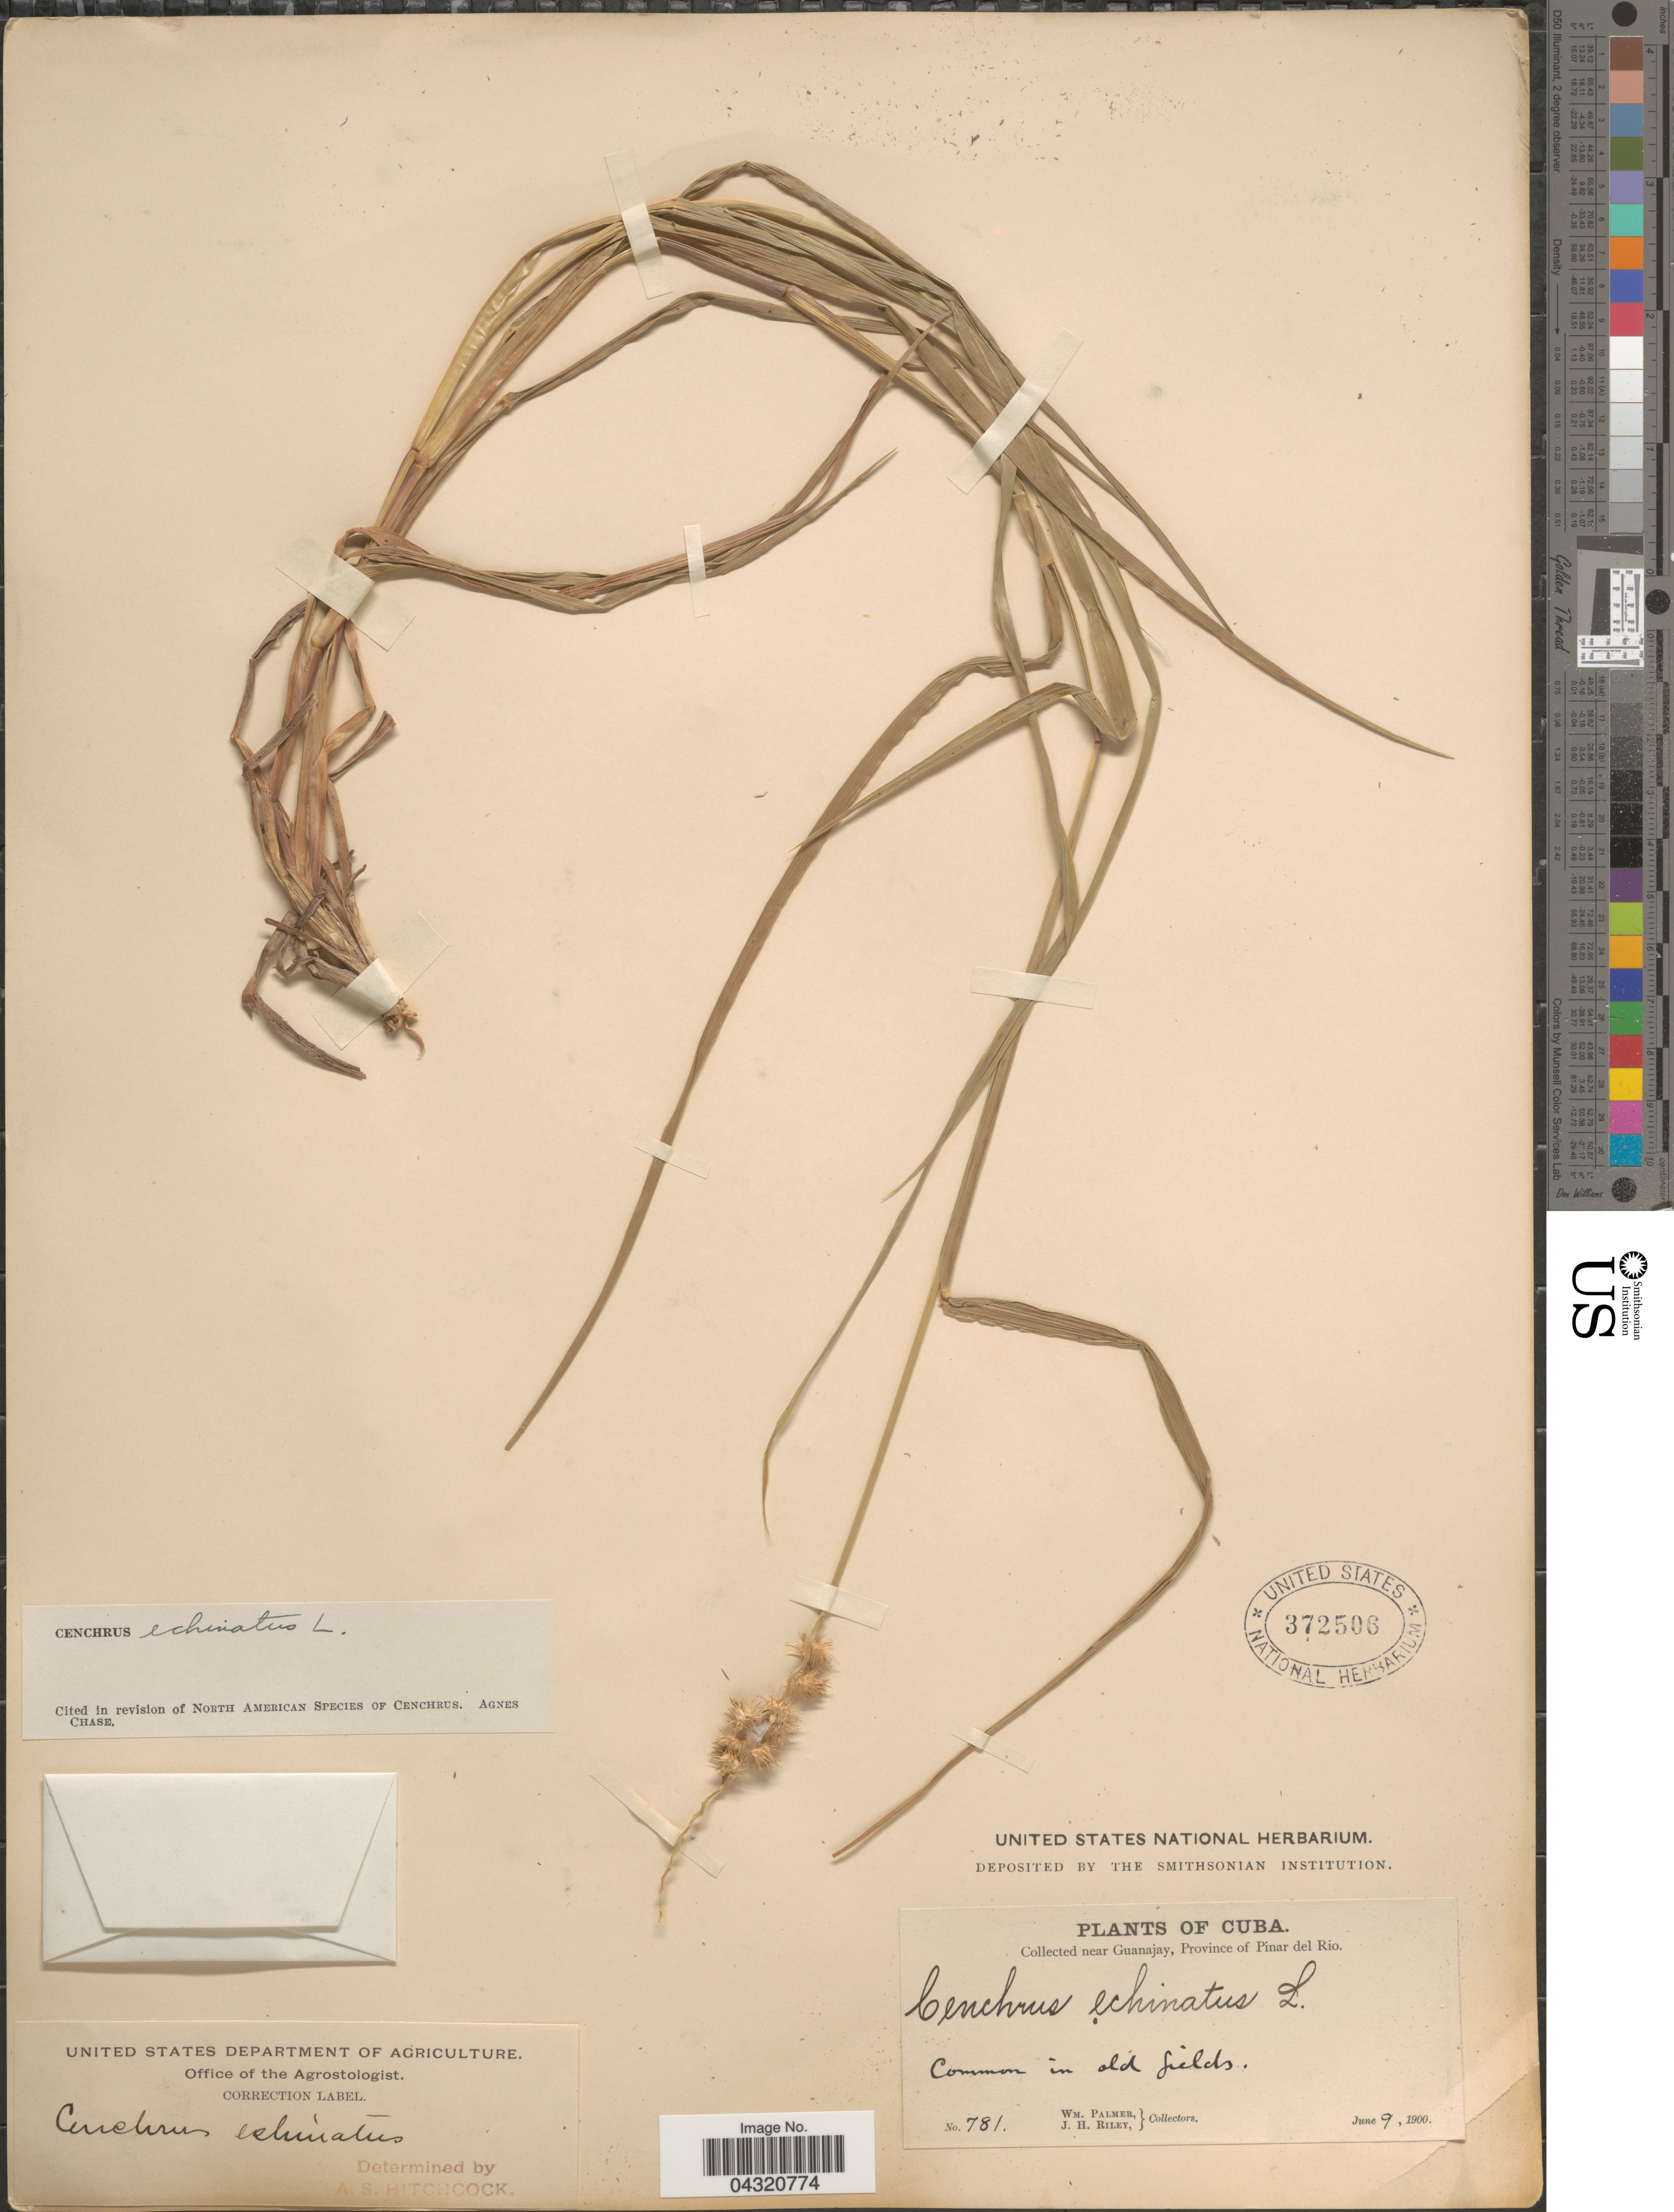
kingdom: Plantae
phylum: Tracheophyta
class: Liliopsida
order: Poales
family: Poaceae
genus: Cenchrus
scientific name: Cenchrus echinatus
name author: L.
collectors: W. Palmer & J. H. Riley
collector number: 781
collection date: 1900-06-09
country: Cuba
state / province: Pinar del Río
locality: Near Guanajay. Common in old fields.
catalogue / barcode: US 372506